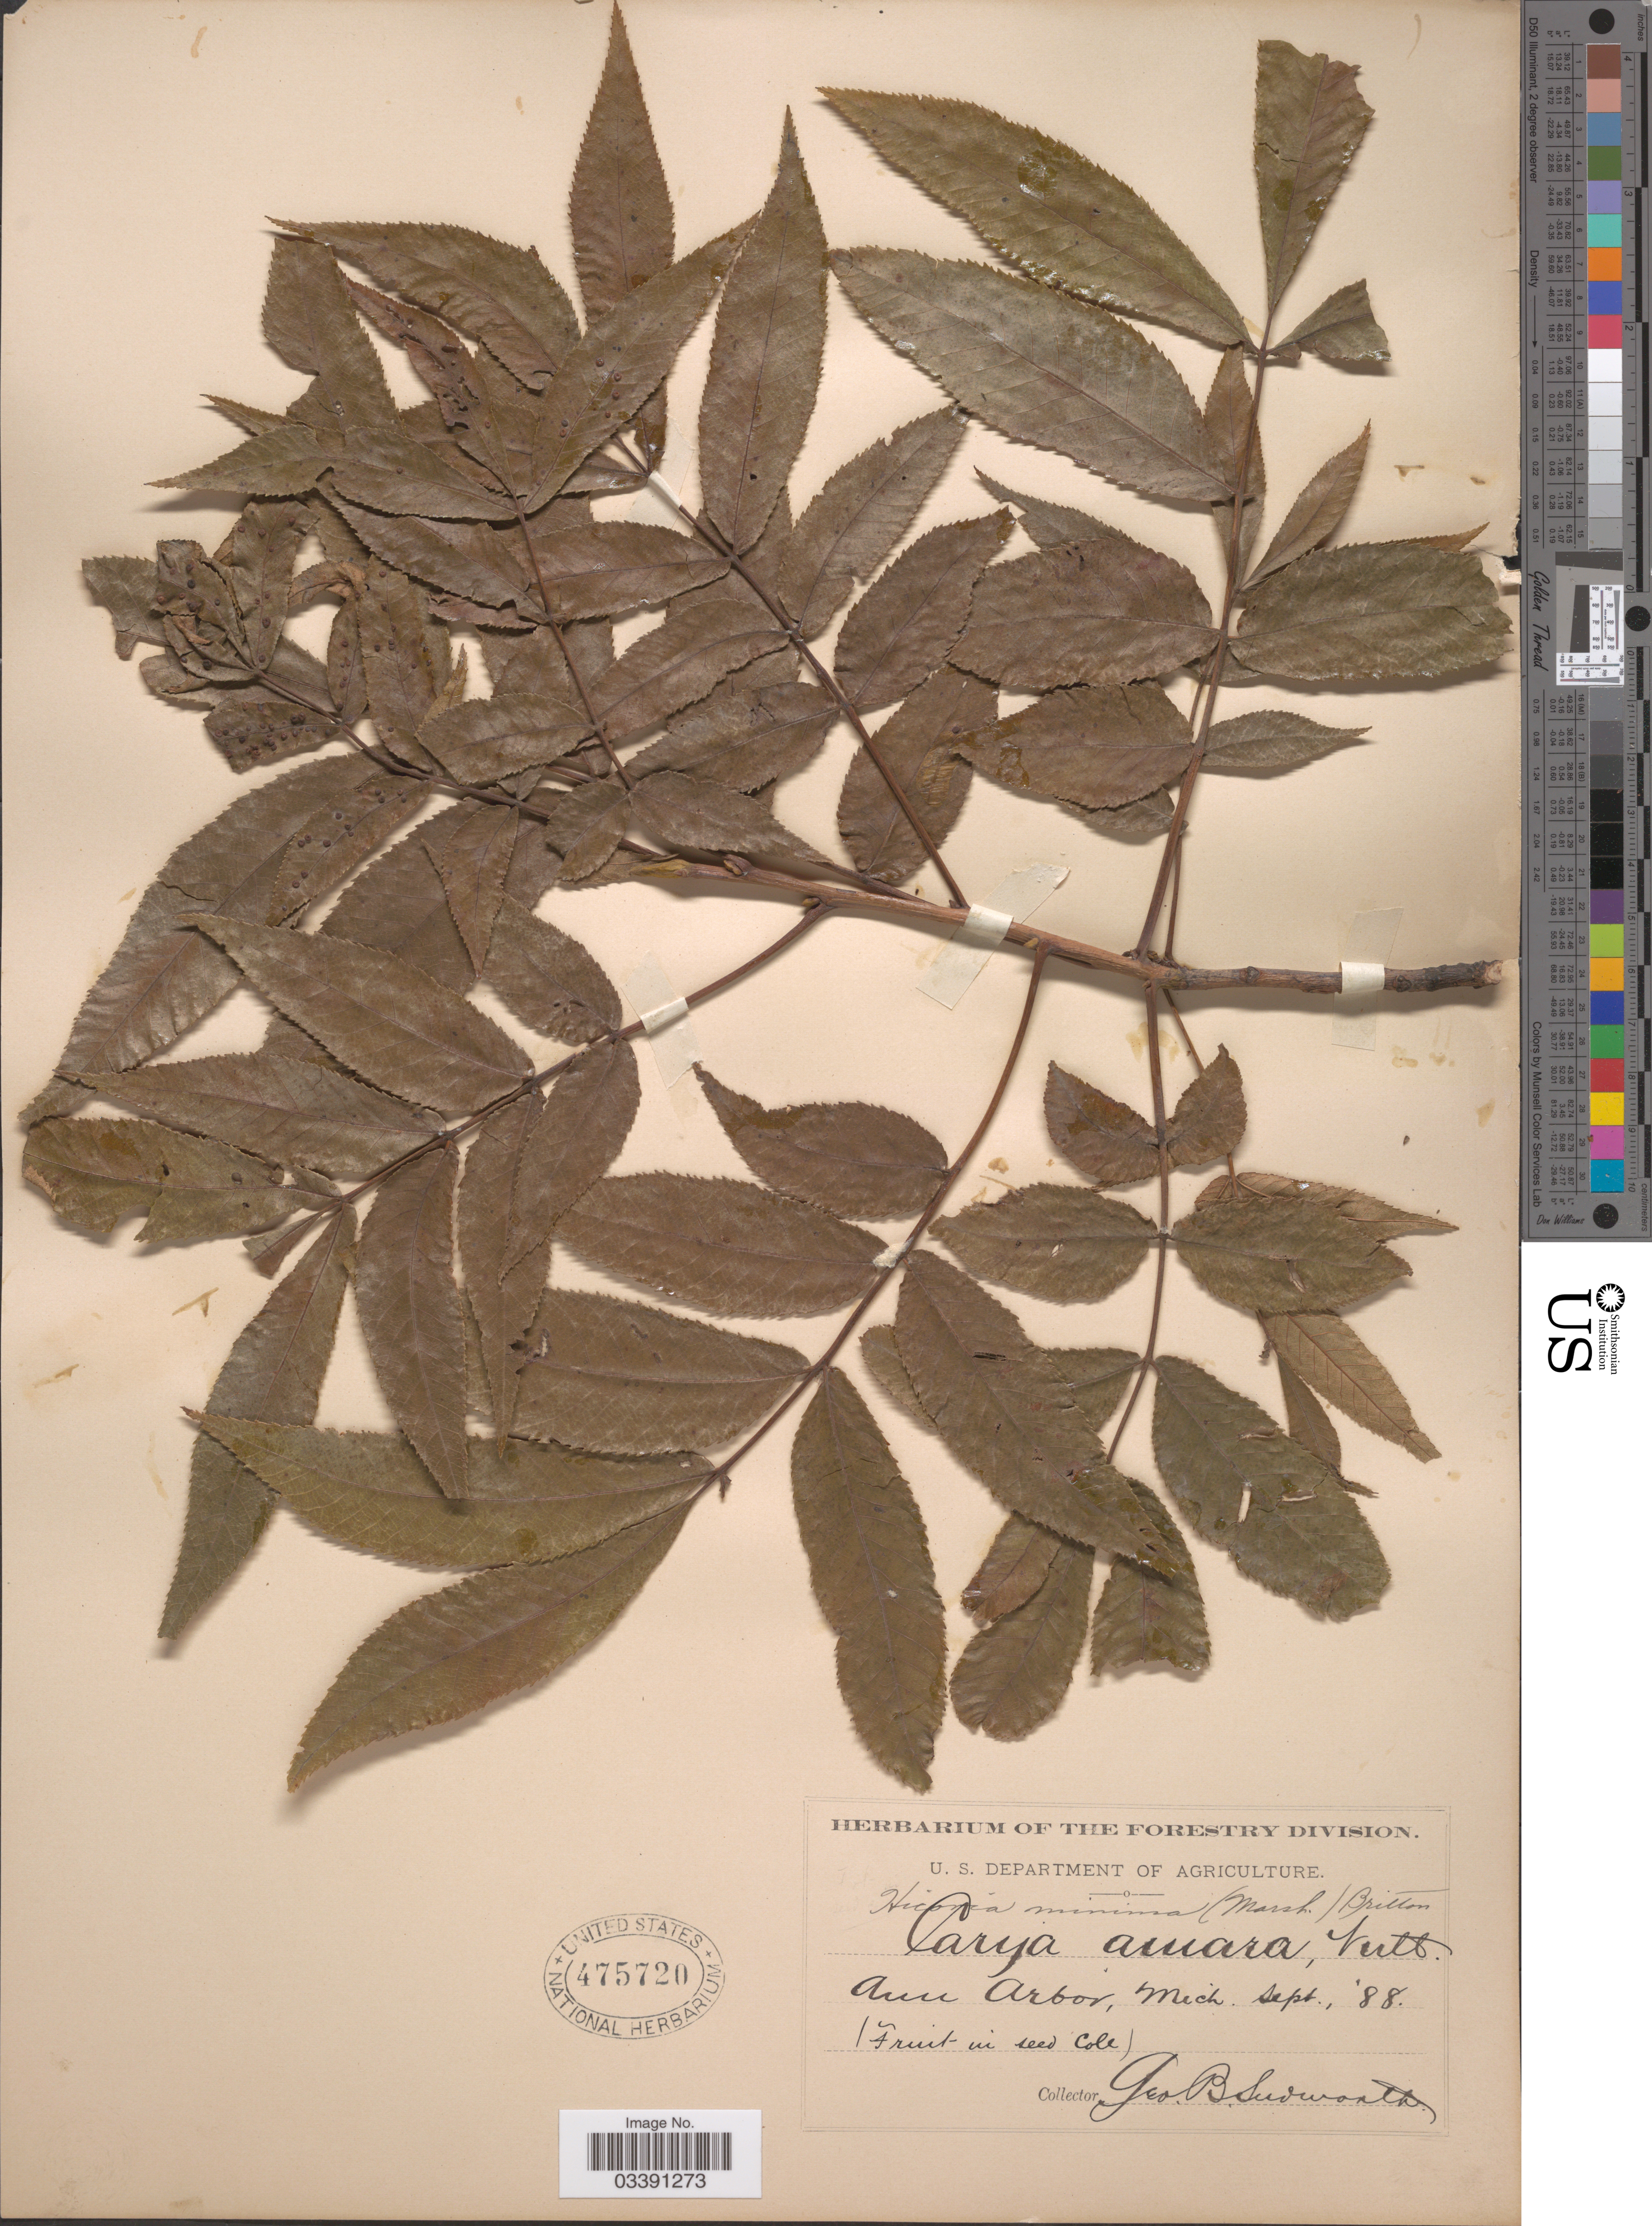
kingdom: Plantae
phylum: Tracheophyta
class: Magnoliopsida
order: Fagales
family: Juglandaceae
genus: Carya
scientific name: Carya cordiformis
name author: (Wangenh.) K. Koch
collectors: G. B. Sudworth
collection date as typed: Transcribed d/m/y: /9/88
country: United States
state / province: Michigan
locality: Ann Arbor.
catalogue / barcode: US 475720